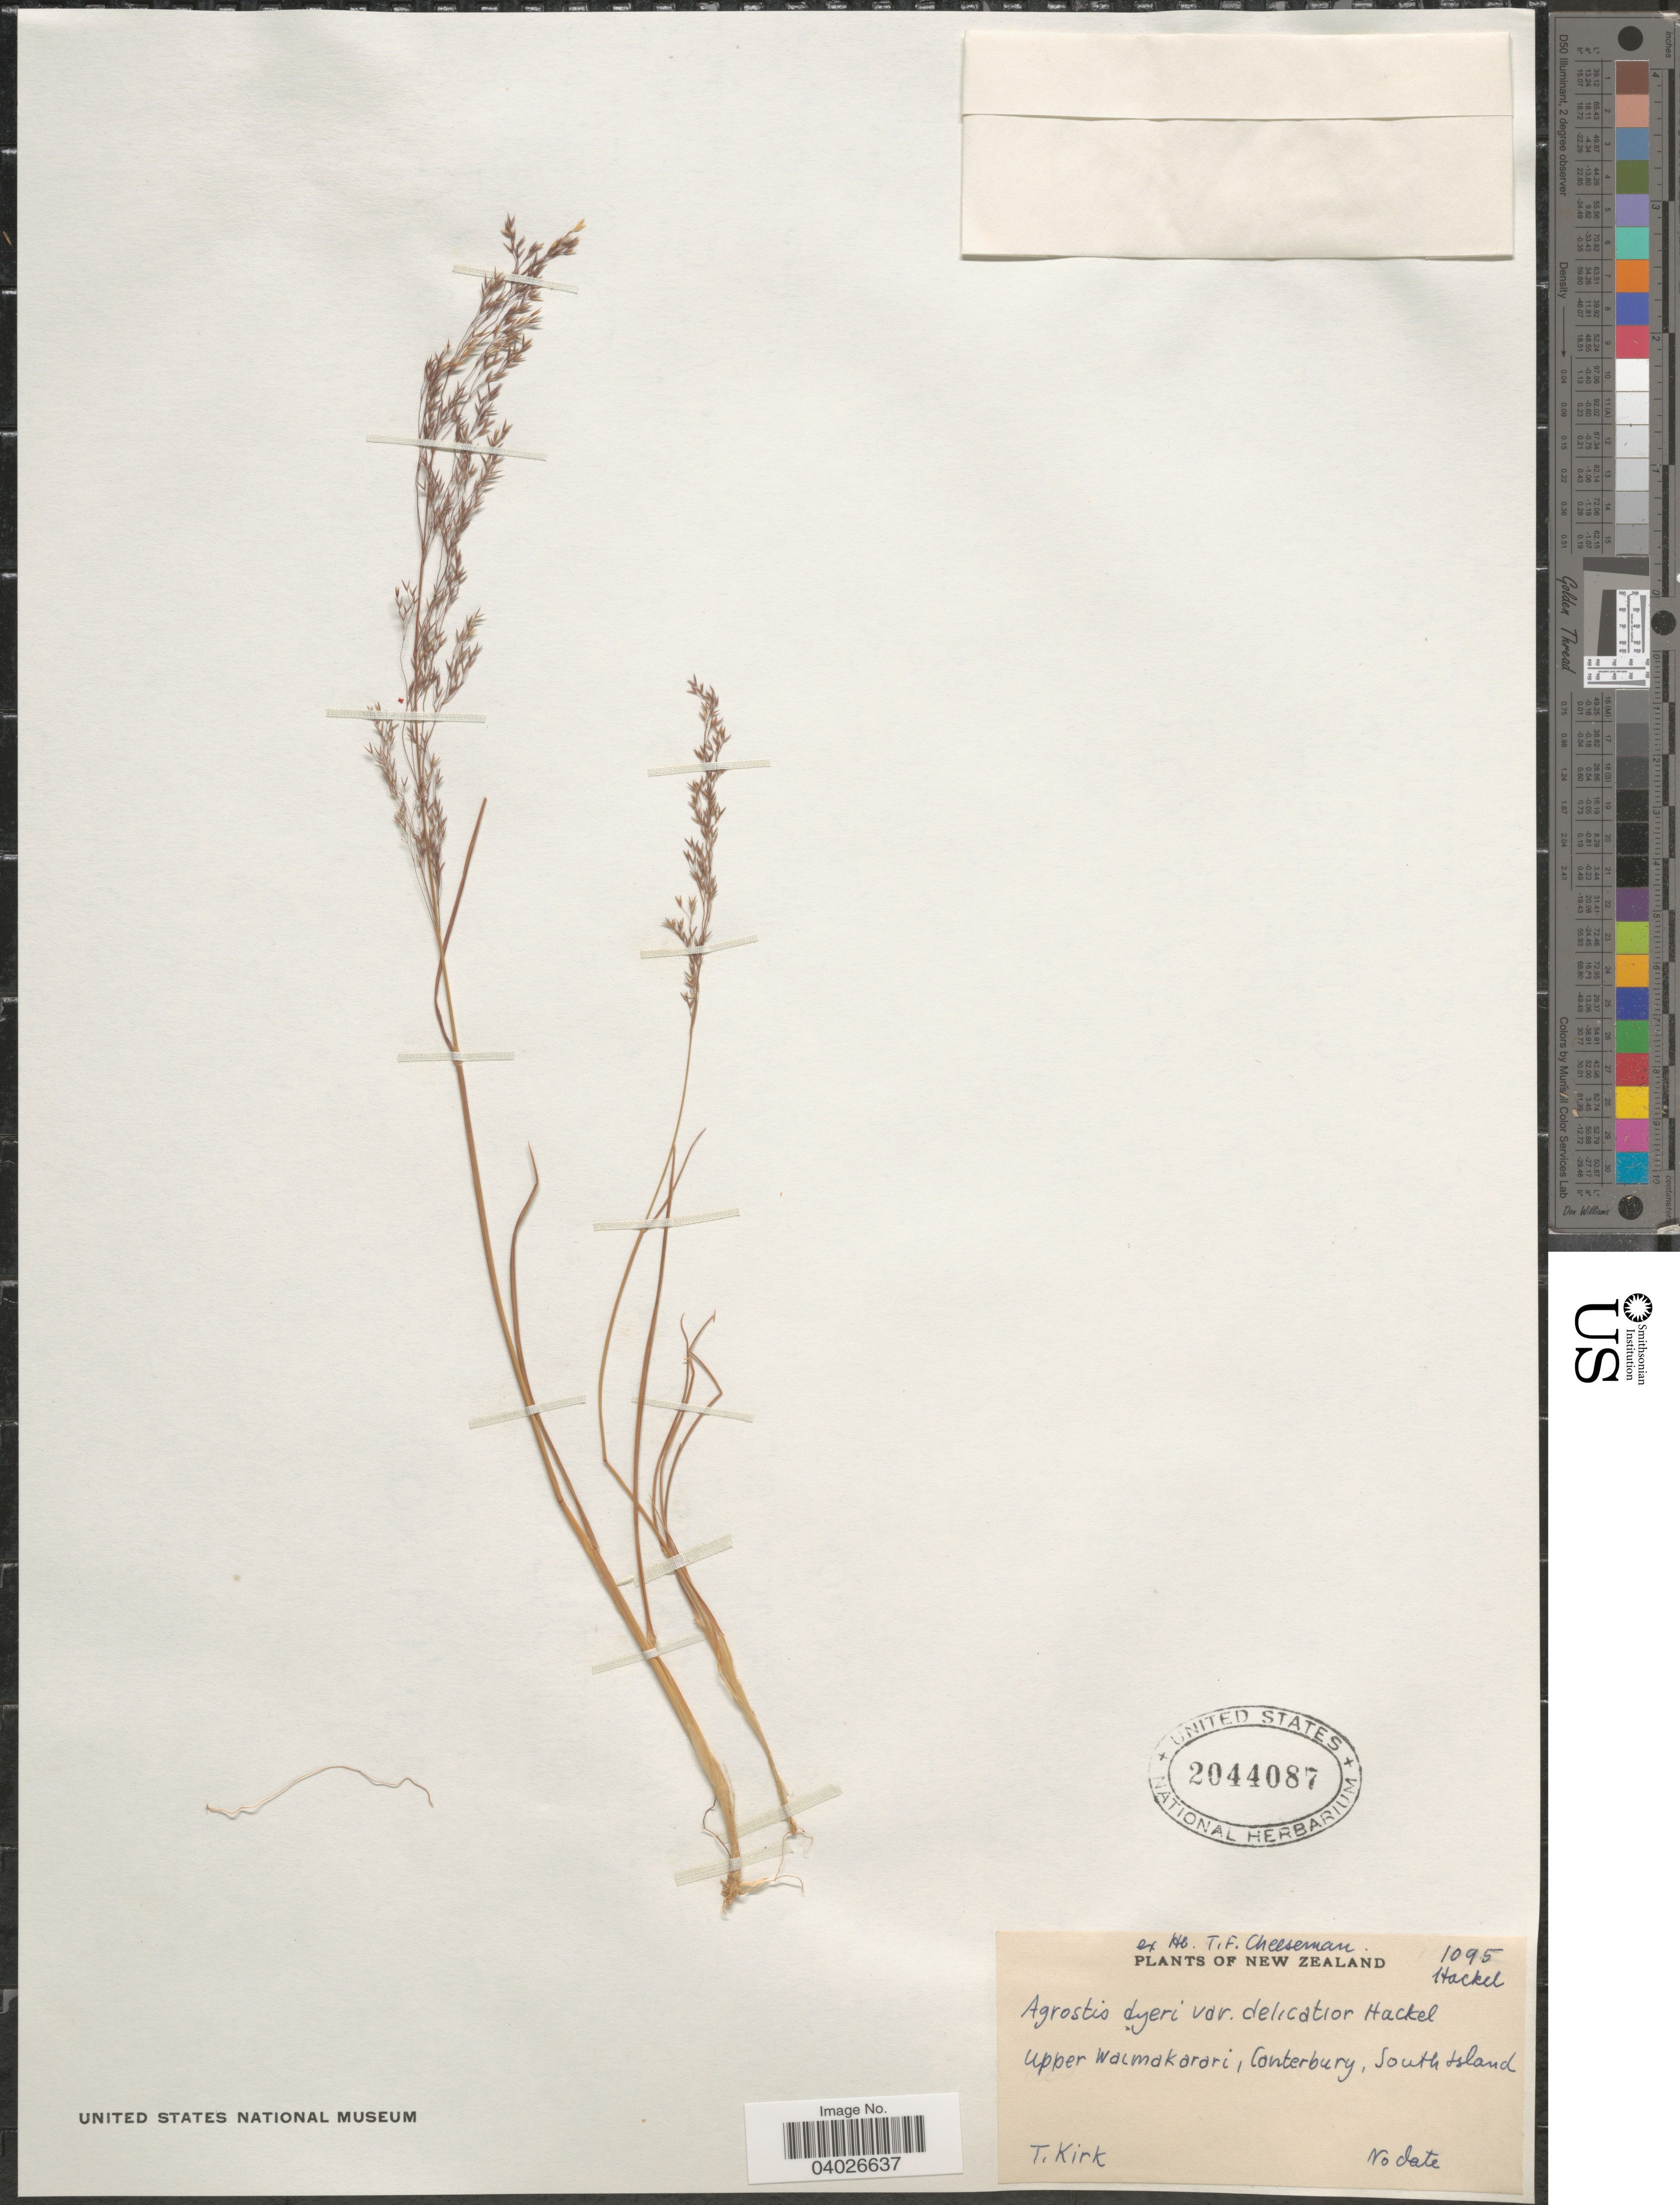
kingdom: Plantae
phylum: Tracheophyta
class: Liliopsida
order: Poales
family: Poaceae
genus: Agrostis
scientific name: Agrostis dyeri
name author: Petrie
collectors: T. Kirk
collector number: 1095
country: New Zealand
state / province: Canterbury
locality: Upper Waimakarari, South Island.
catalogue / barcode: US 2044087